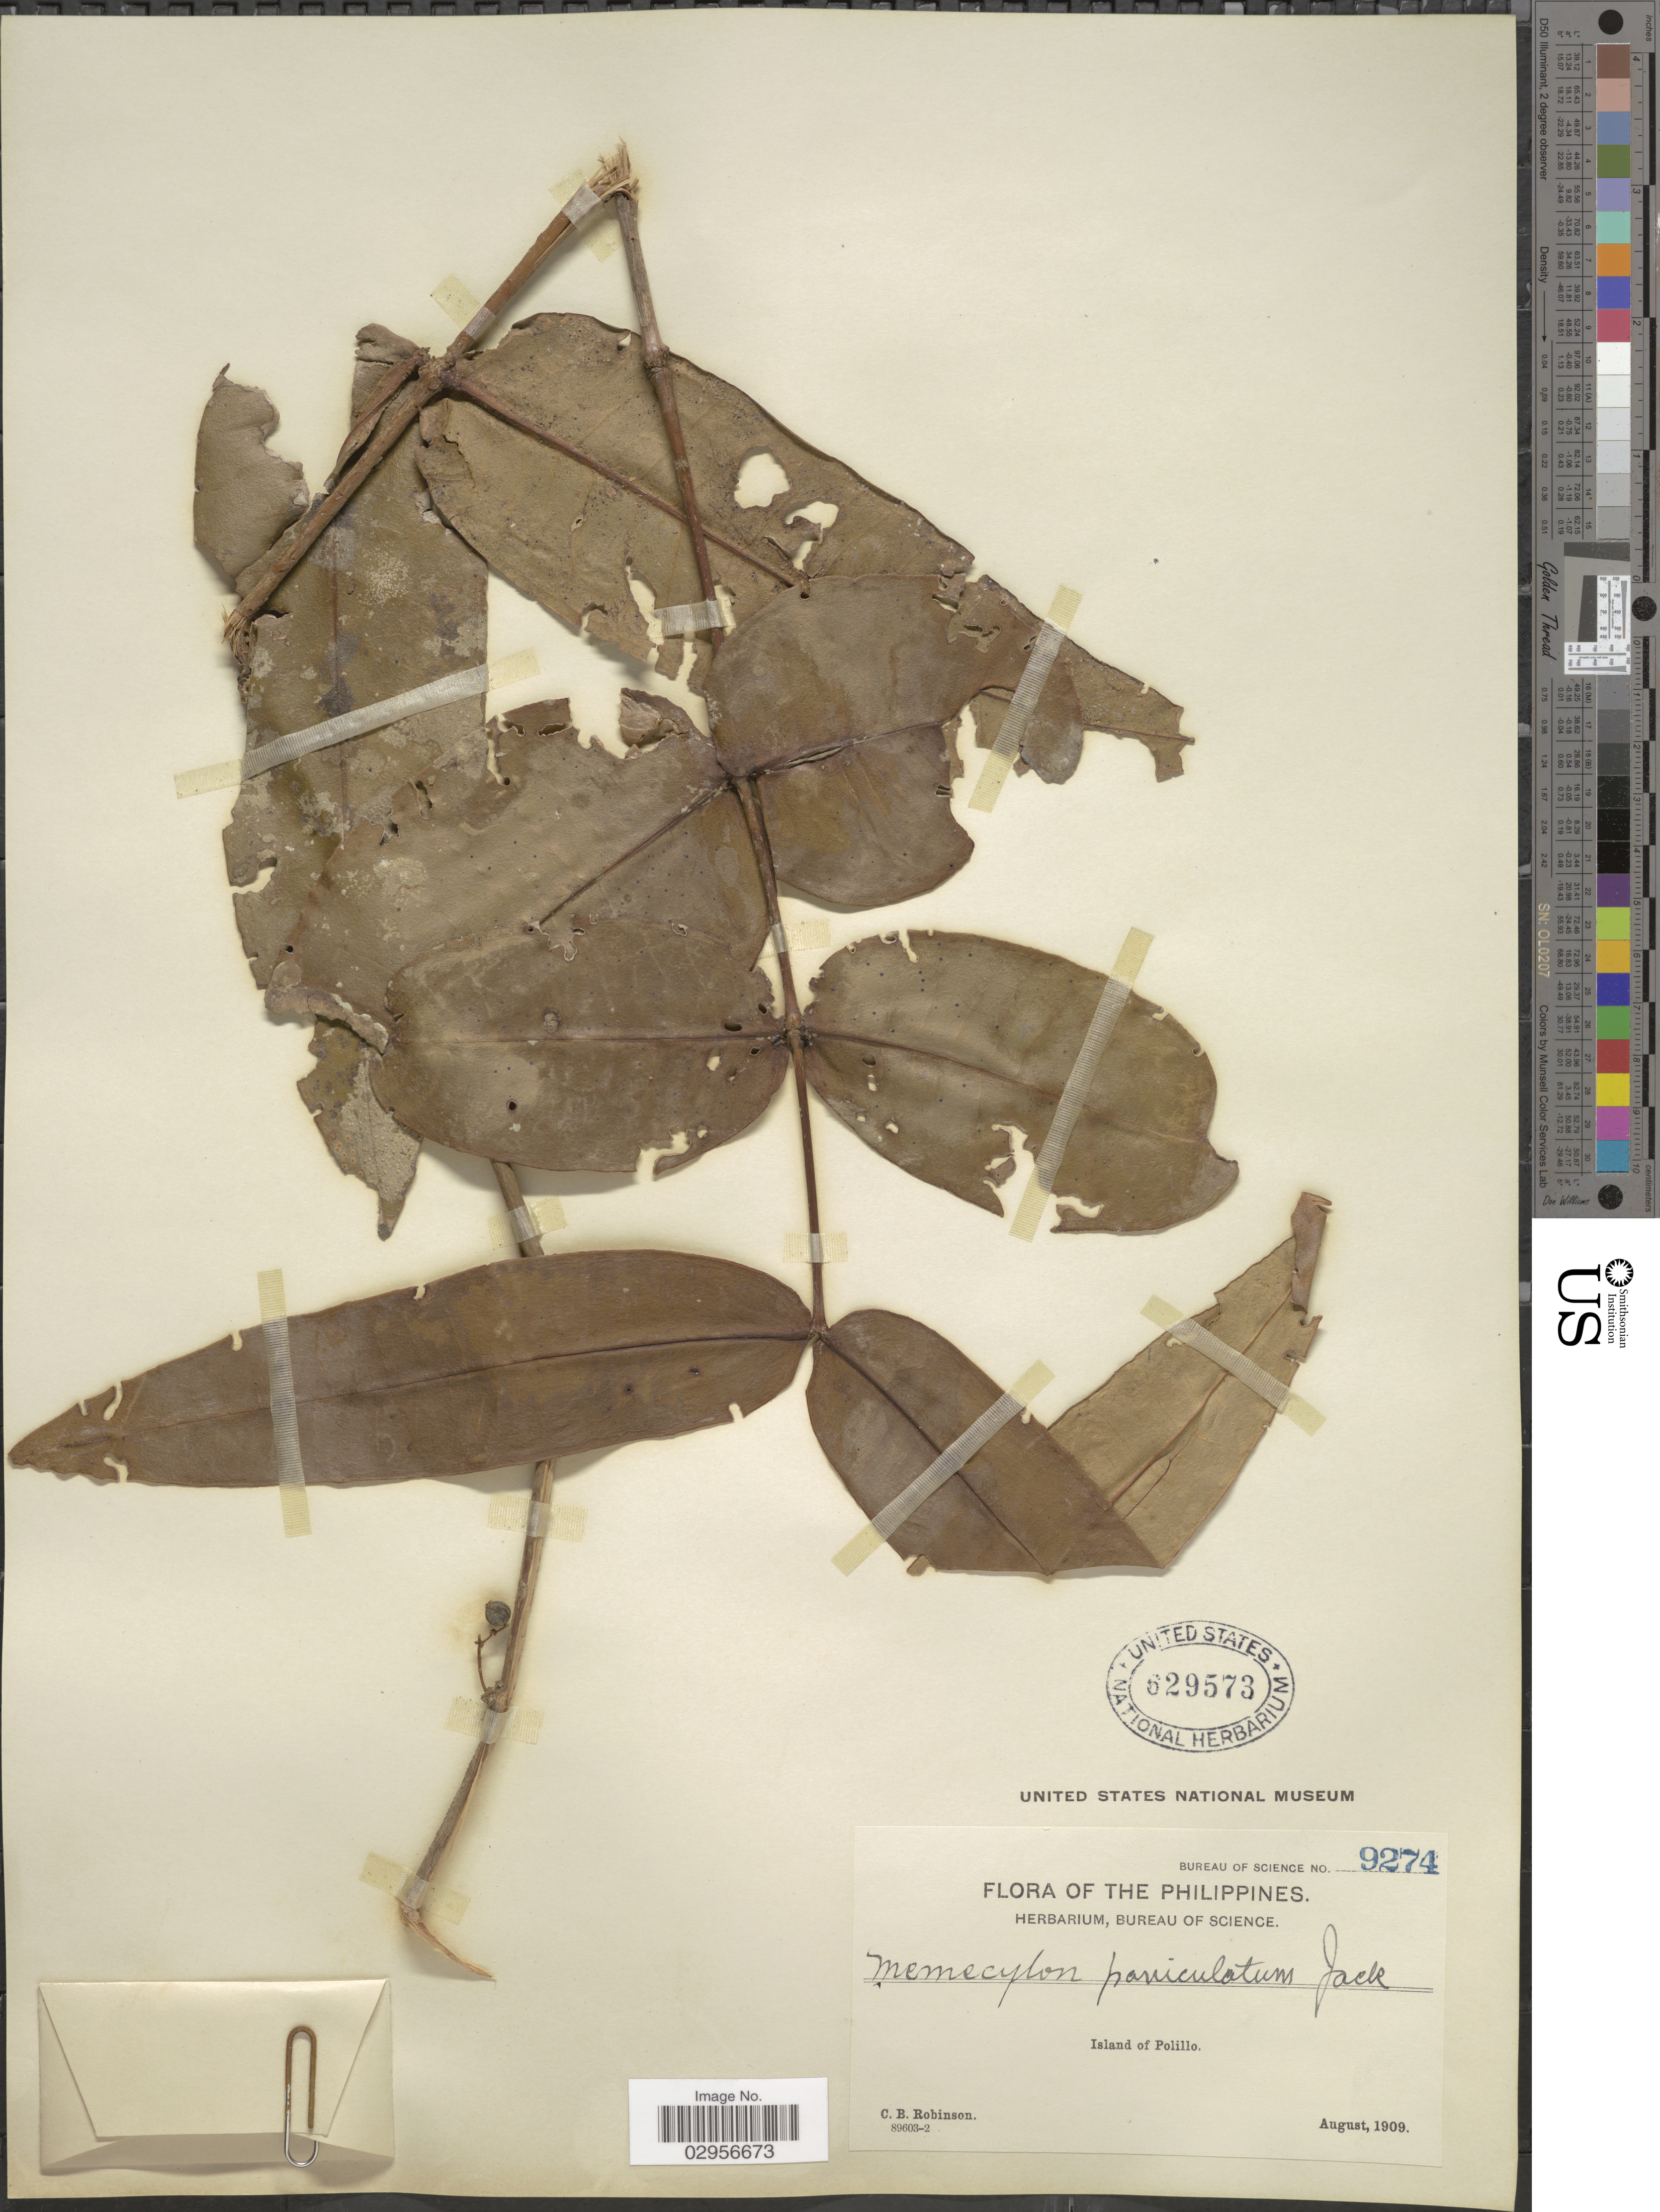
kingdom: Plantae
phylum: Tracheophyta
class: Magnoliopsida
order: Myrtales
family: Melastomataceae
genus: Memecylon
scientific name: Memecylon paniculatum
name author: Jack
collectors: C. Robinson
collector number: Bureau of Science 9274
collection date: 1909-08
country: Philippines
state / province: Calabarzon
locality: Island of Polillo.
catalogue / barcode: US 629573